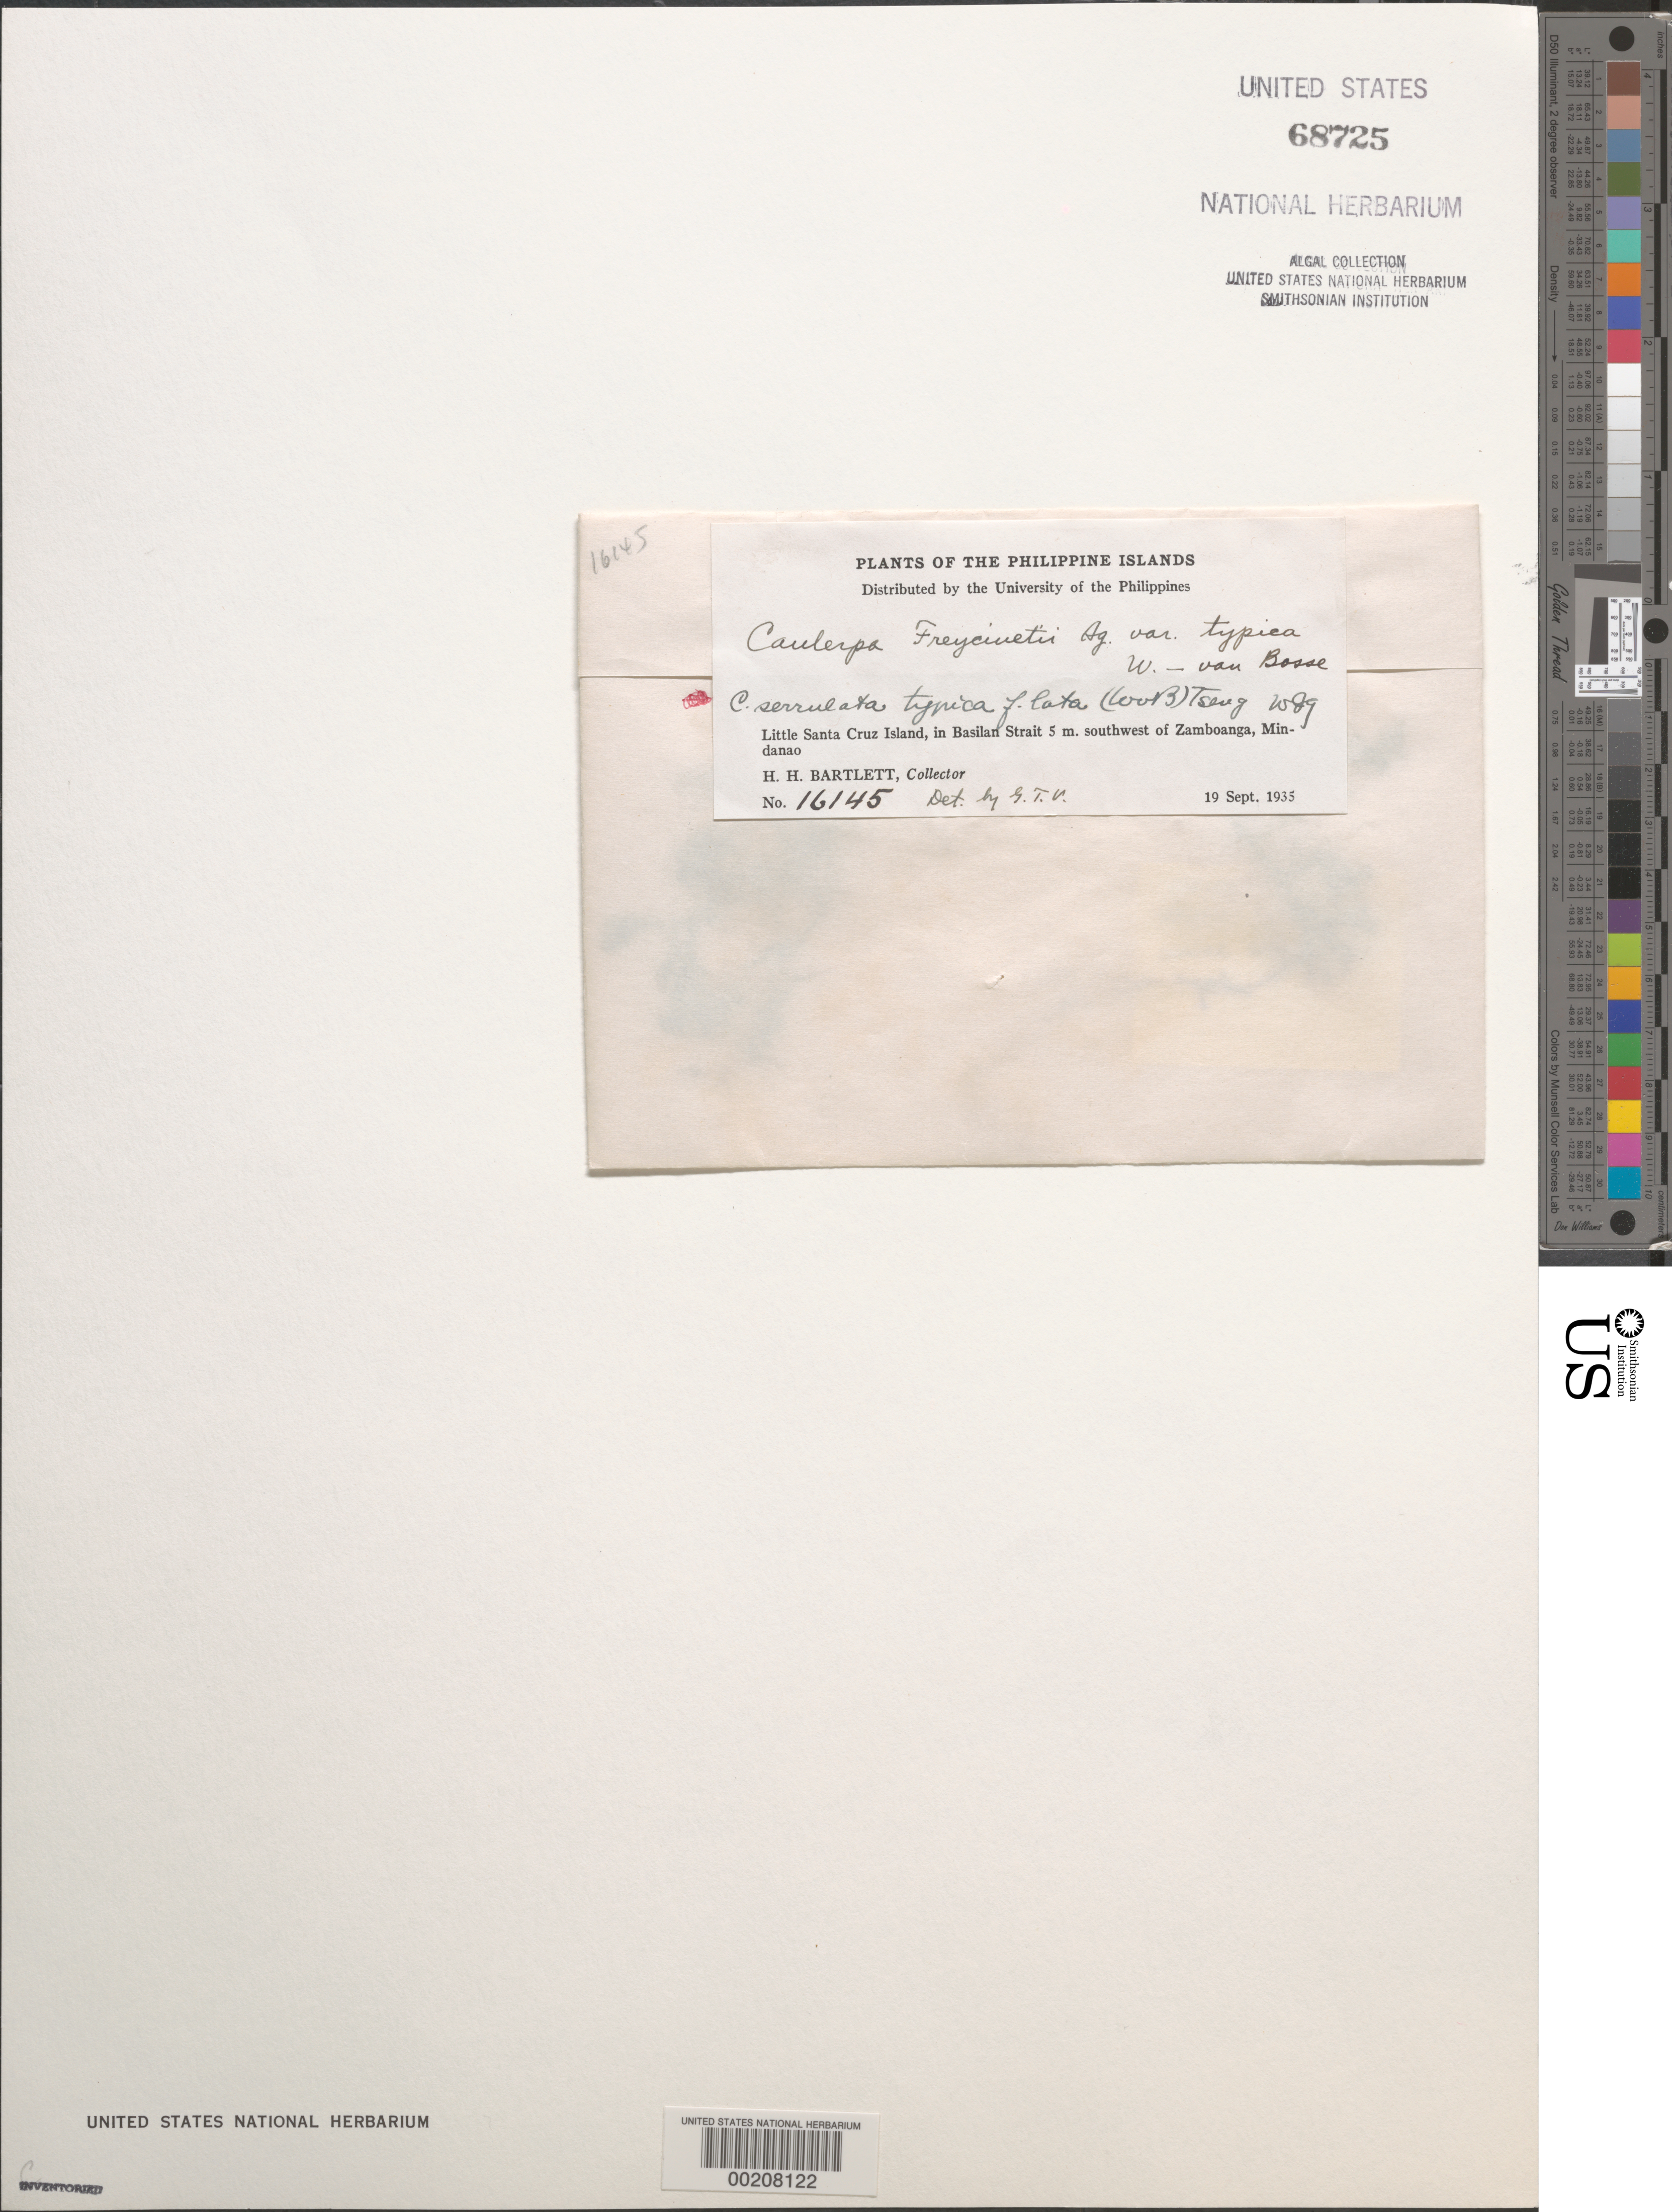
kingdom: Plantae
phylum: Chlorophyta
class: Ulvophyceae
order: Bryopsidales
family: Caulerpaceae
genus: Caulerpa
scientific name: Caulerpa serrulata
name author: (Forssk.) J. Agardh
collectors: H. H. Bartlett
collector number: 16145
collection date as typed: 19 Sep 1935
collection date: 1935-09-19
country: Philippines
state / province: Zamboanga Peninsula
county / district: Zamboanga del Sur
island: Mindanao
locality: Little Santa Cruz Island, Basilan Strait, 5 miles southwest of Zamboanga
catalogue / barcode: US 68725